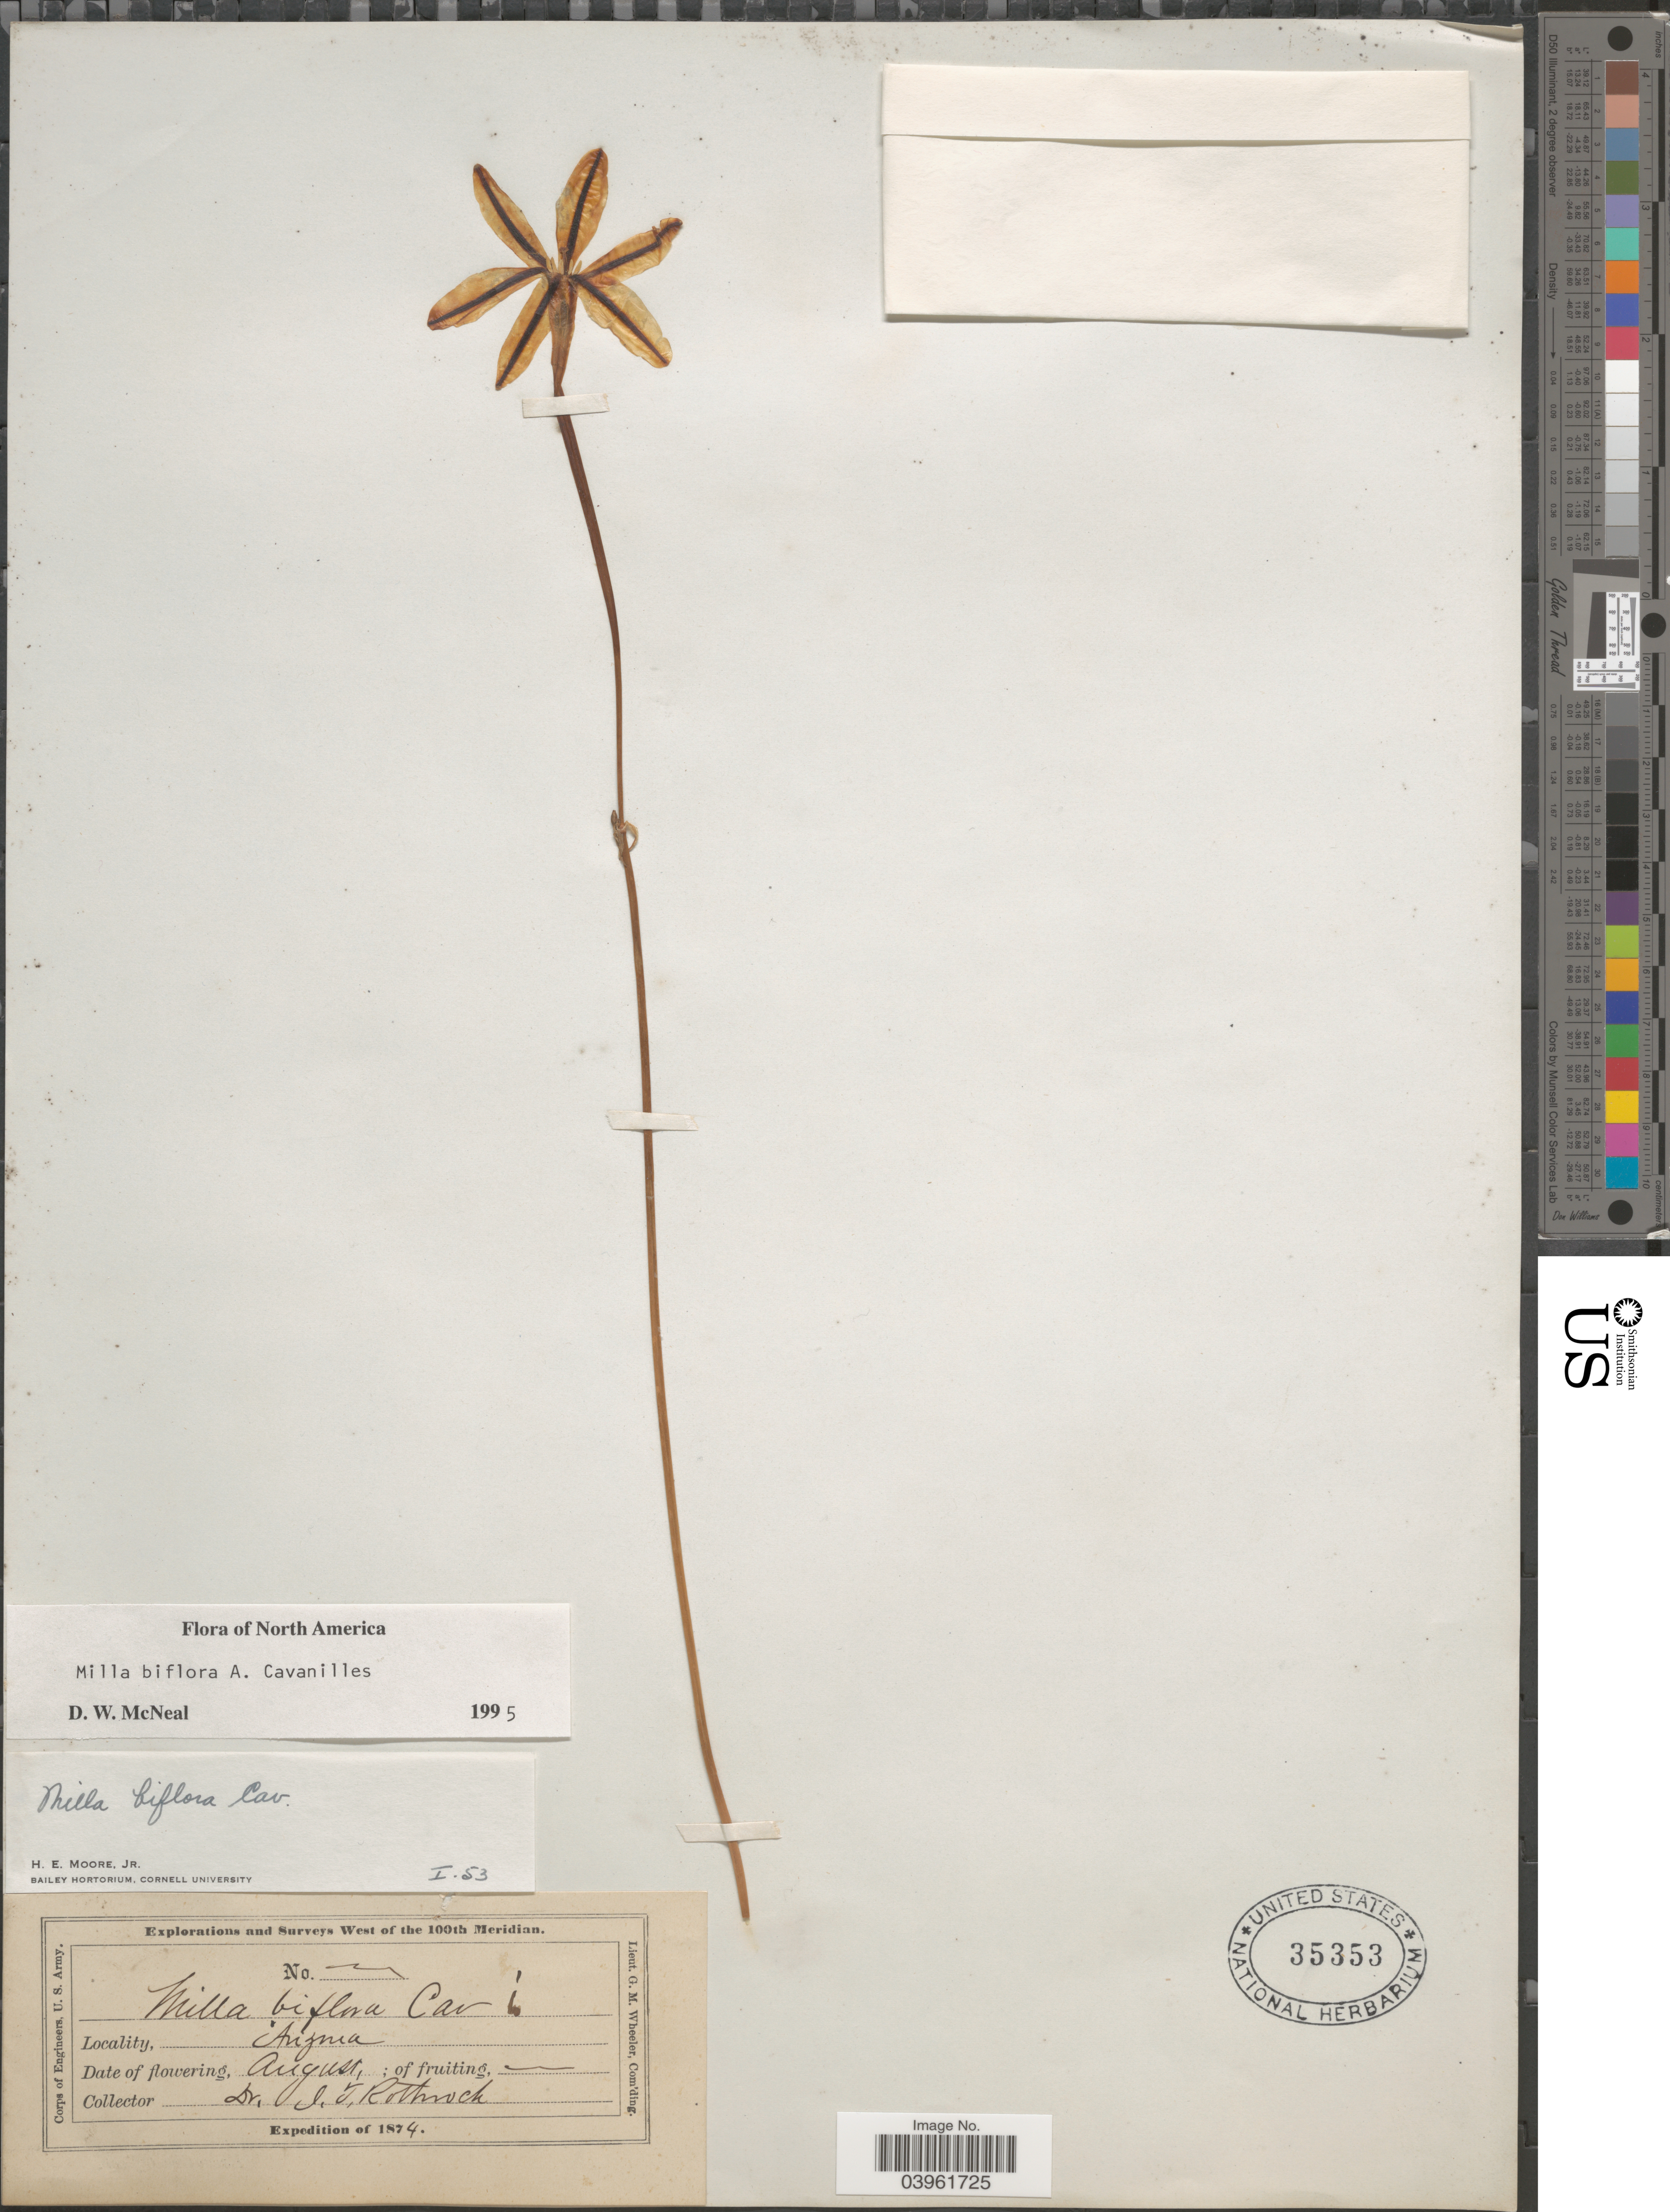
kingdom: Plantae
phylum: Tracheophyta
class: Liliopsida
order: Asparagales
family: Asparagaceae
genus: Milla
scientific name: Milla biflora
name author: Cav.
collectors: J. T. Rothrock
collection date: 1874-08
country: United States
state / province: Arizona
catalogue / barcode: US 35353